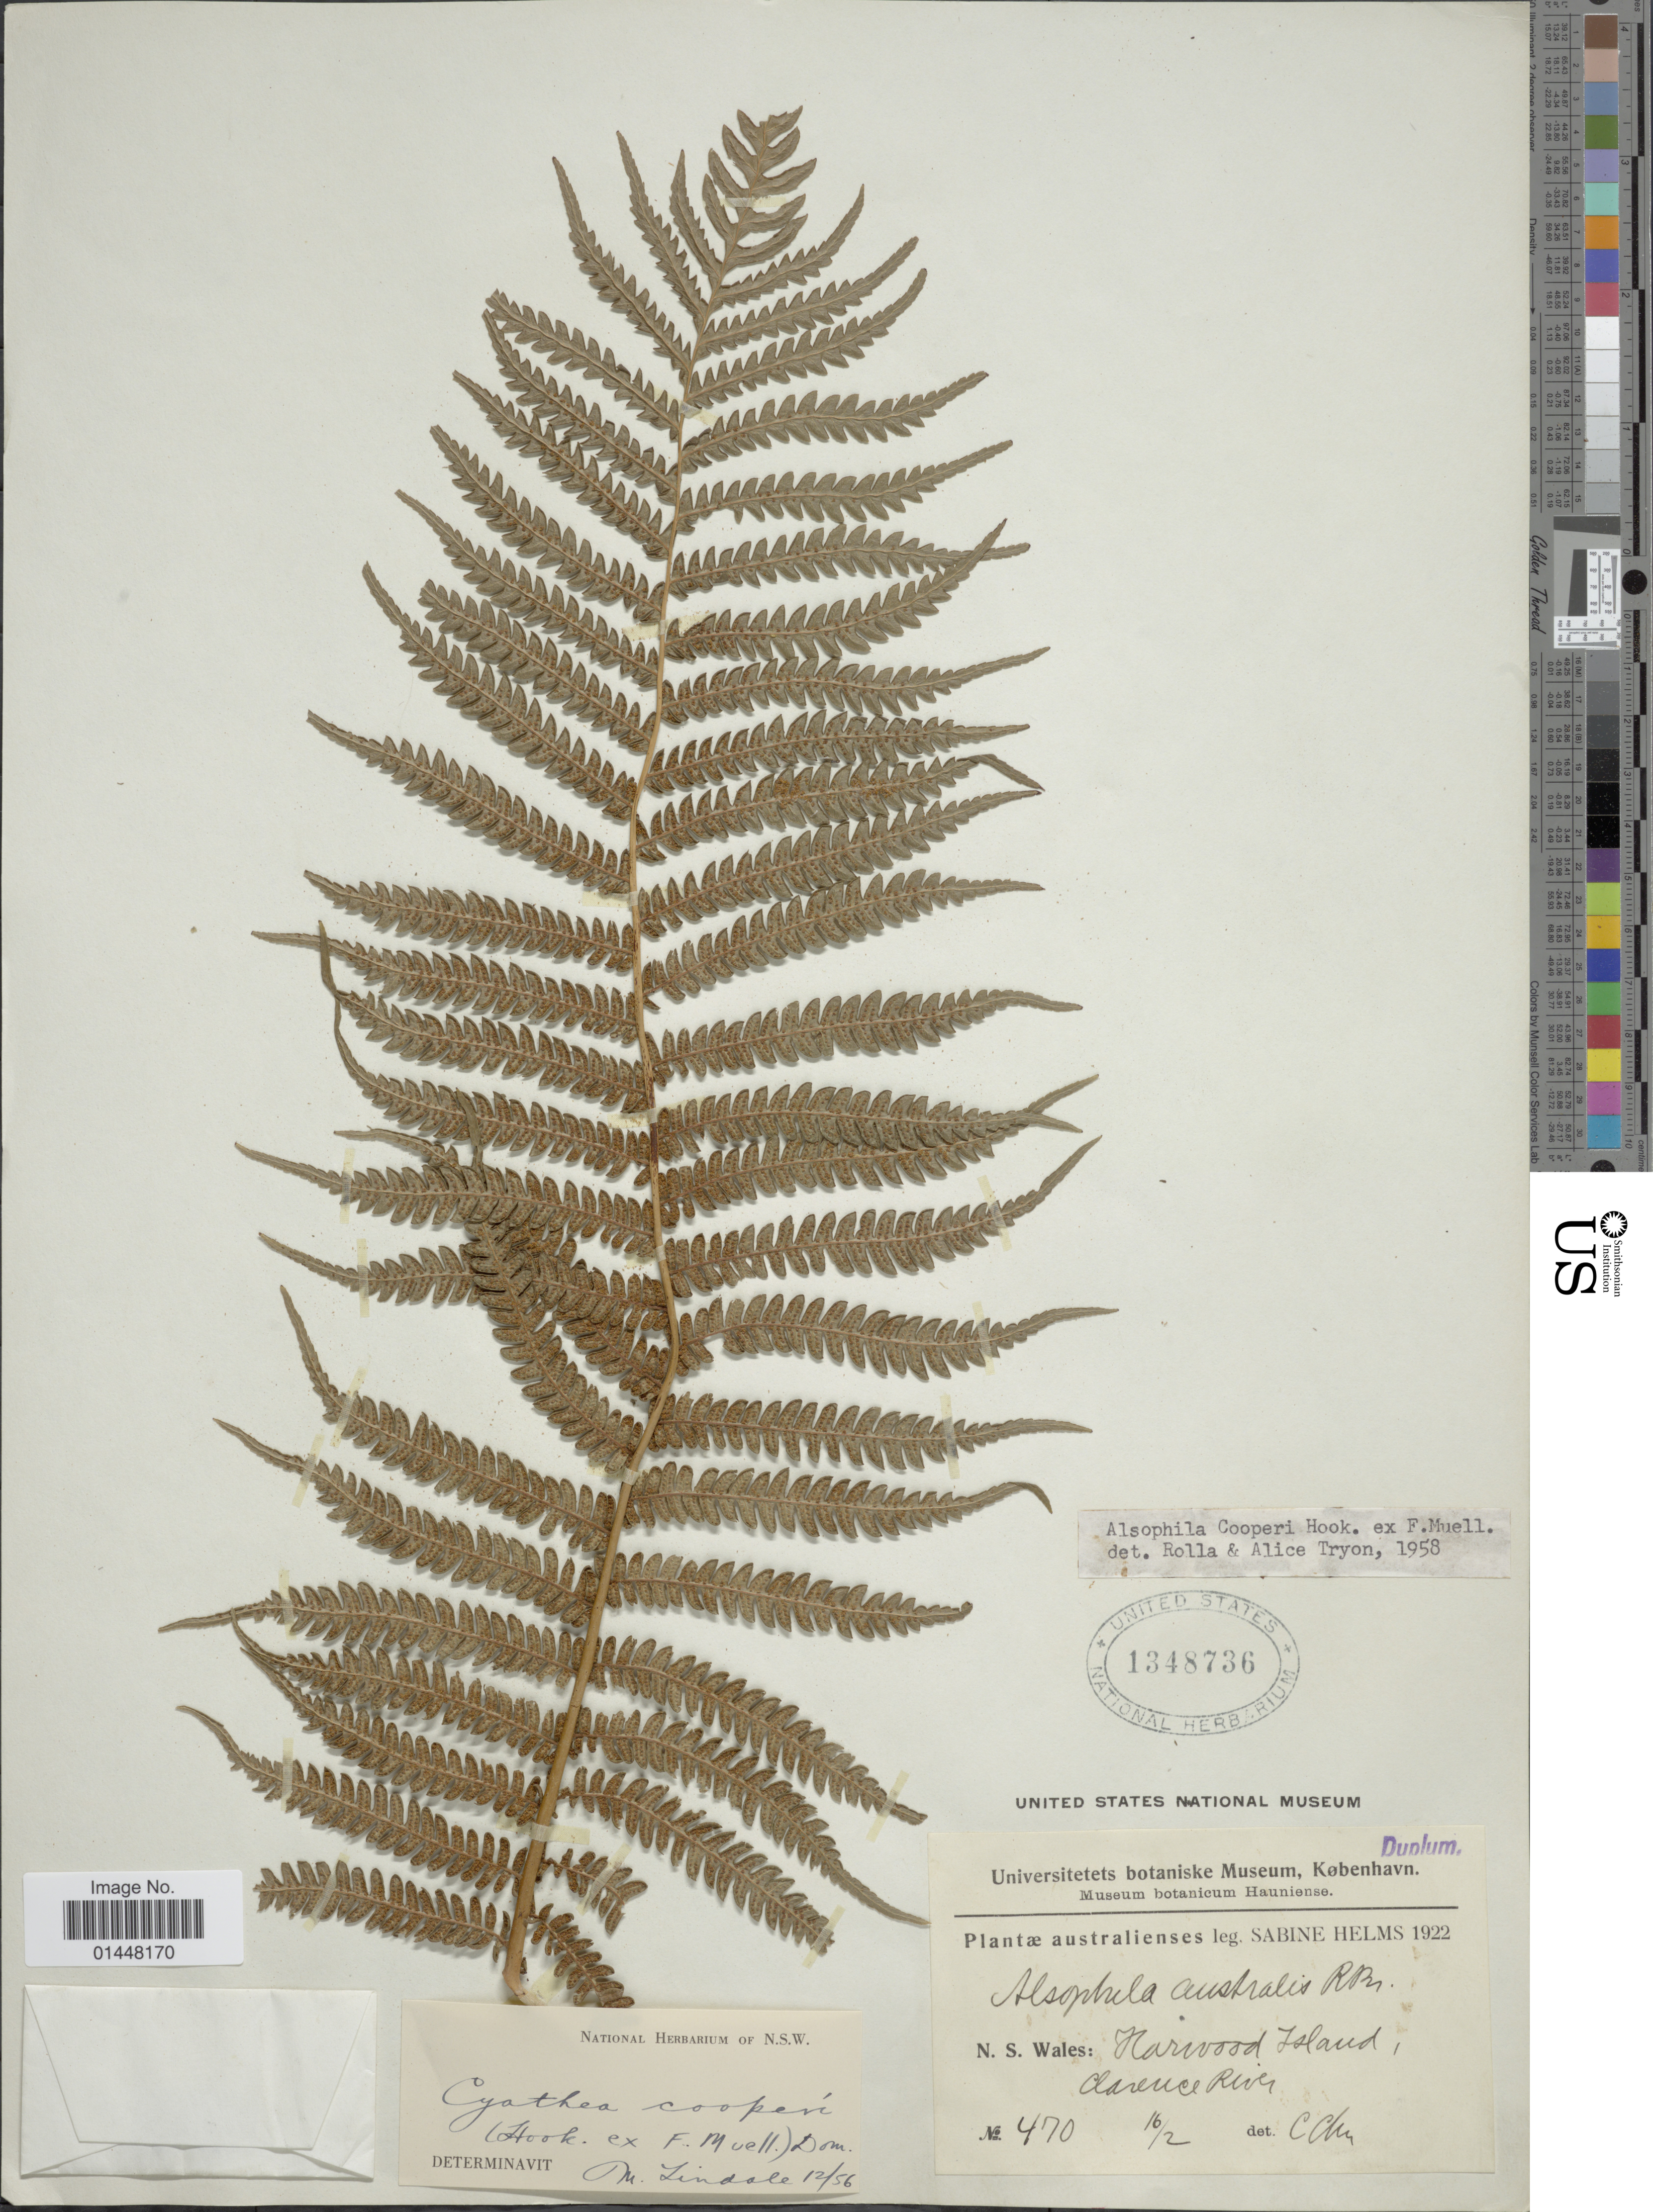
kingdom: Plantae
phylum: Tracheophyta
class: Polypodiopsida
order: Cyatheales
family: Cyatheaceae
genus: Sphaeropteris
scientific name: Sphaeropteris cooperi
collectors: S. Helms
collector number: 470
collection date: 1922-02-16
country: Australia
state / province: New South Wales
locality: N. S. Wales: Harwood Island, Clarence River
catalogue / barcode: US 1348736